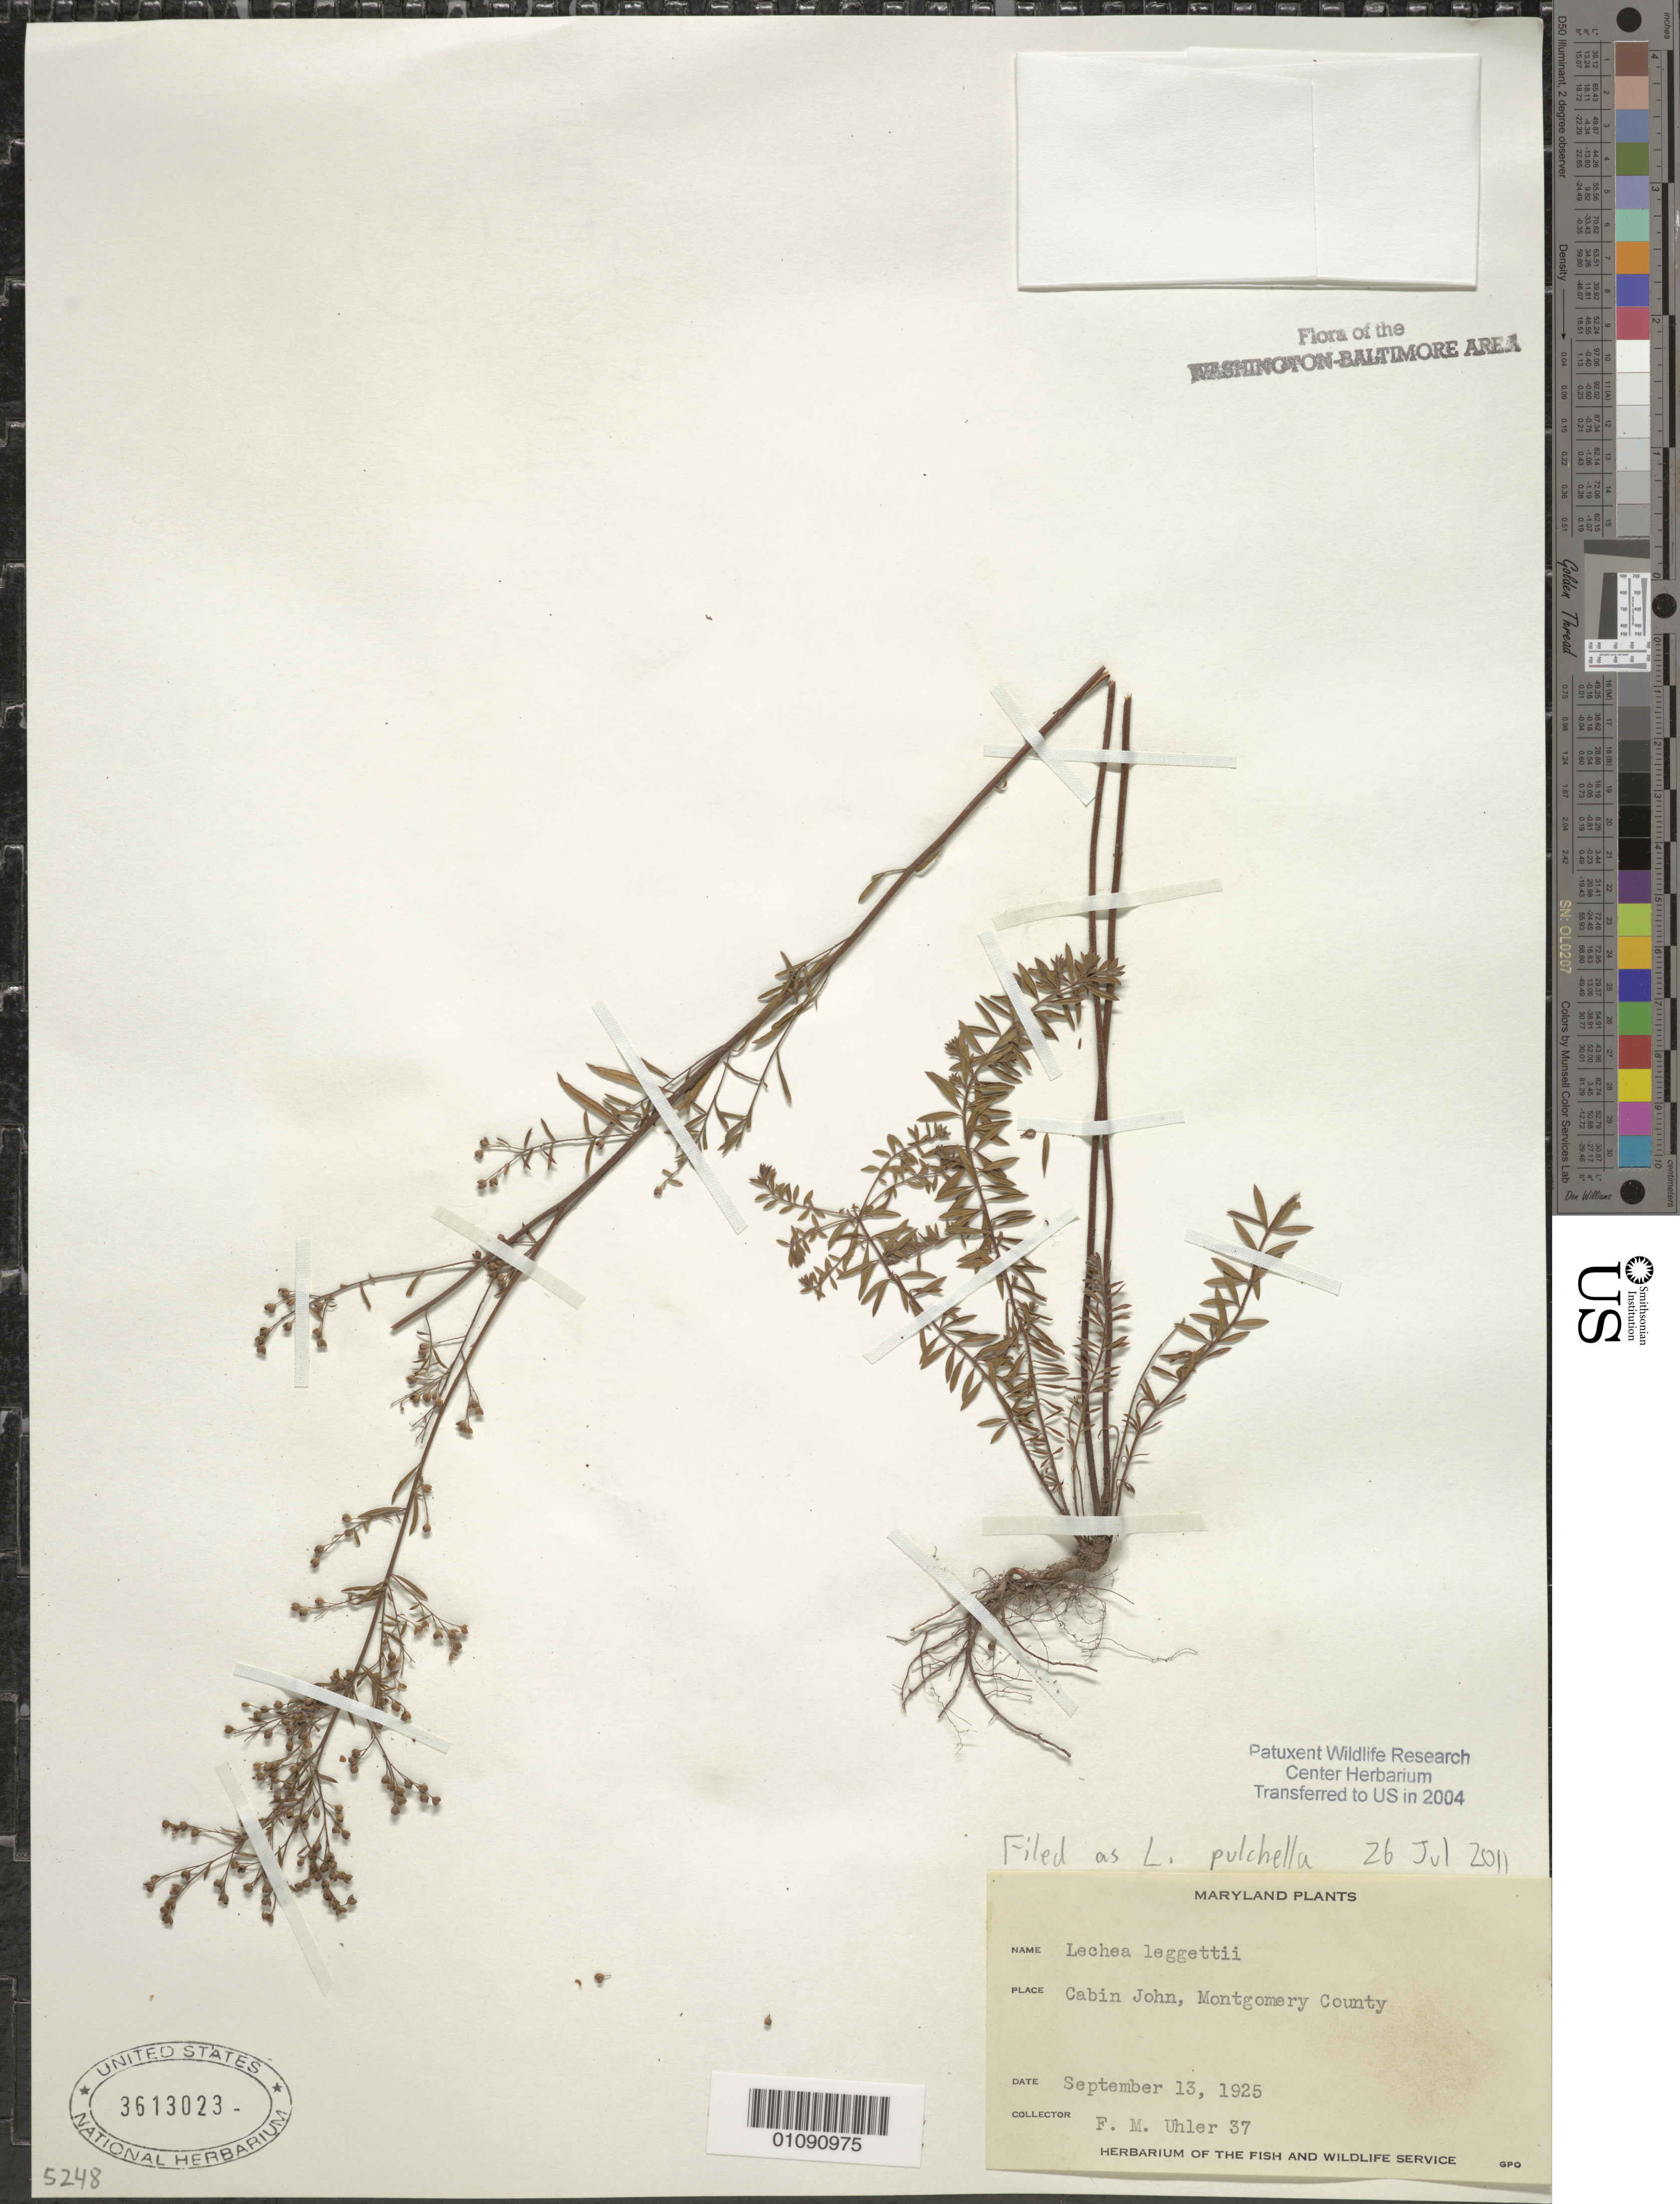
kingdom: Plantae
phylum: Tracheophyta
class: Magnoliopsida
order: Malvales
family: Cistaceae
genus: Lechea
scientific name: Lechea pulchella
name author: Raf.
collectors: F. M. Uhler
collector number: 37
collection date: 1926-09-13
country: United States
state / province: Maryland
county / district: Montgomery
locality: Cabin John.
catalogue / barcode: US 3613023